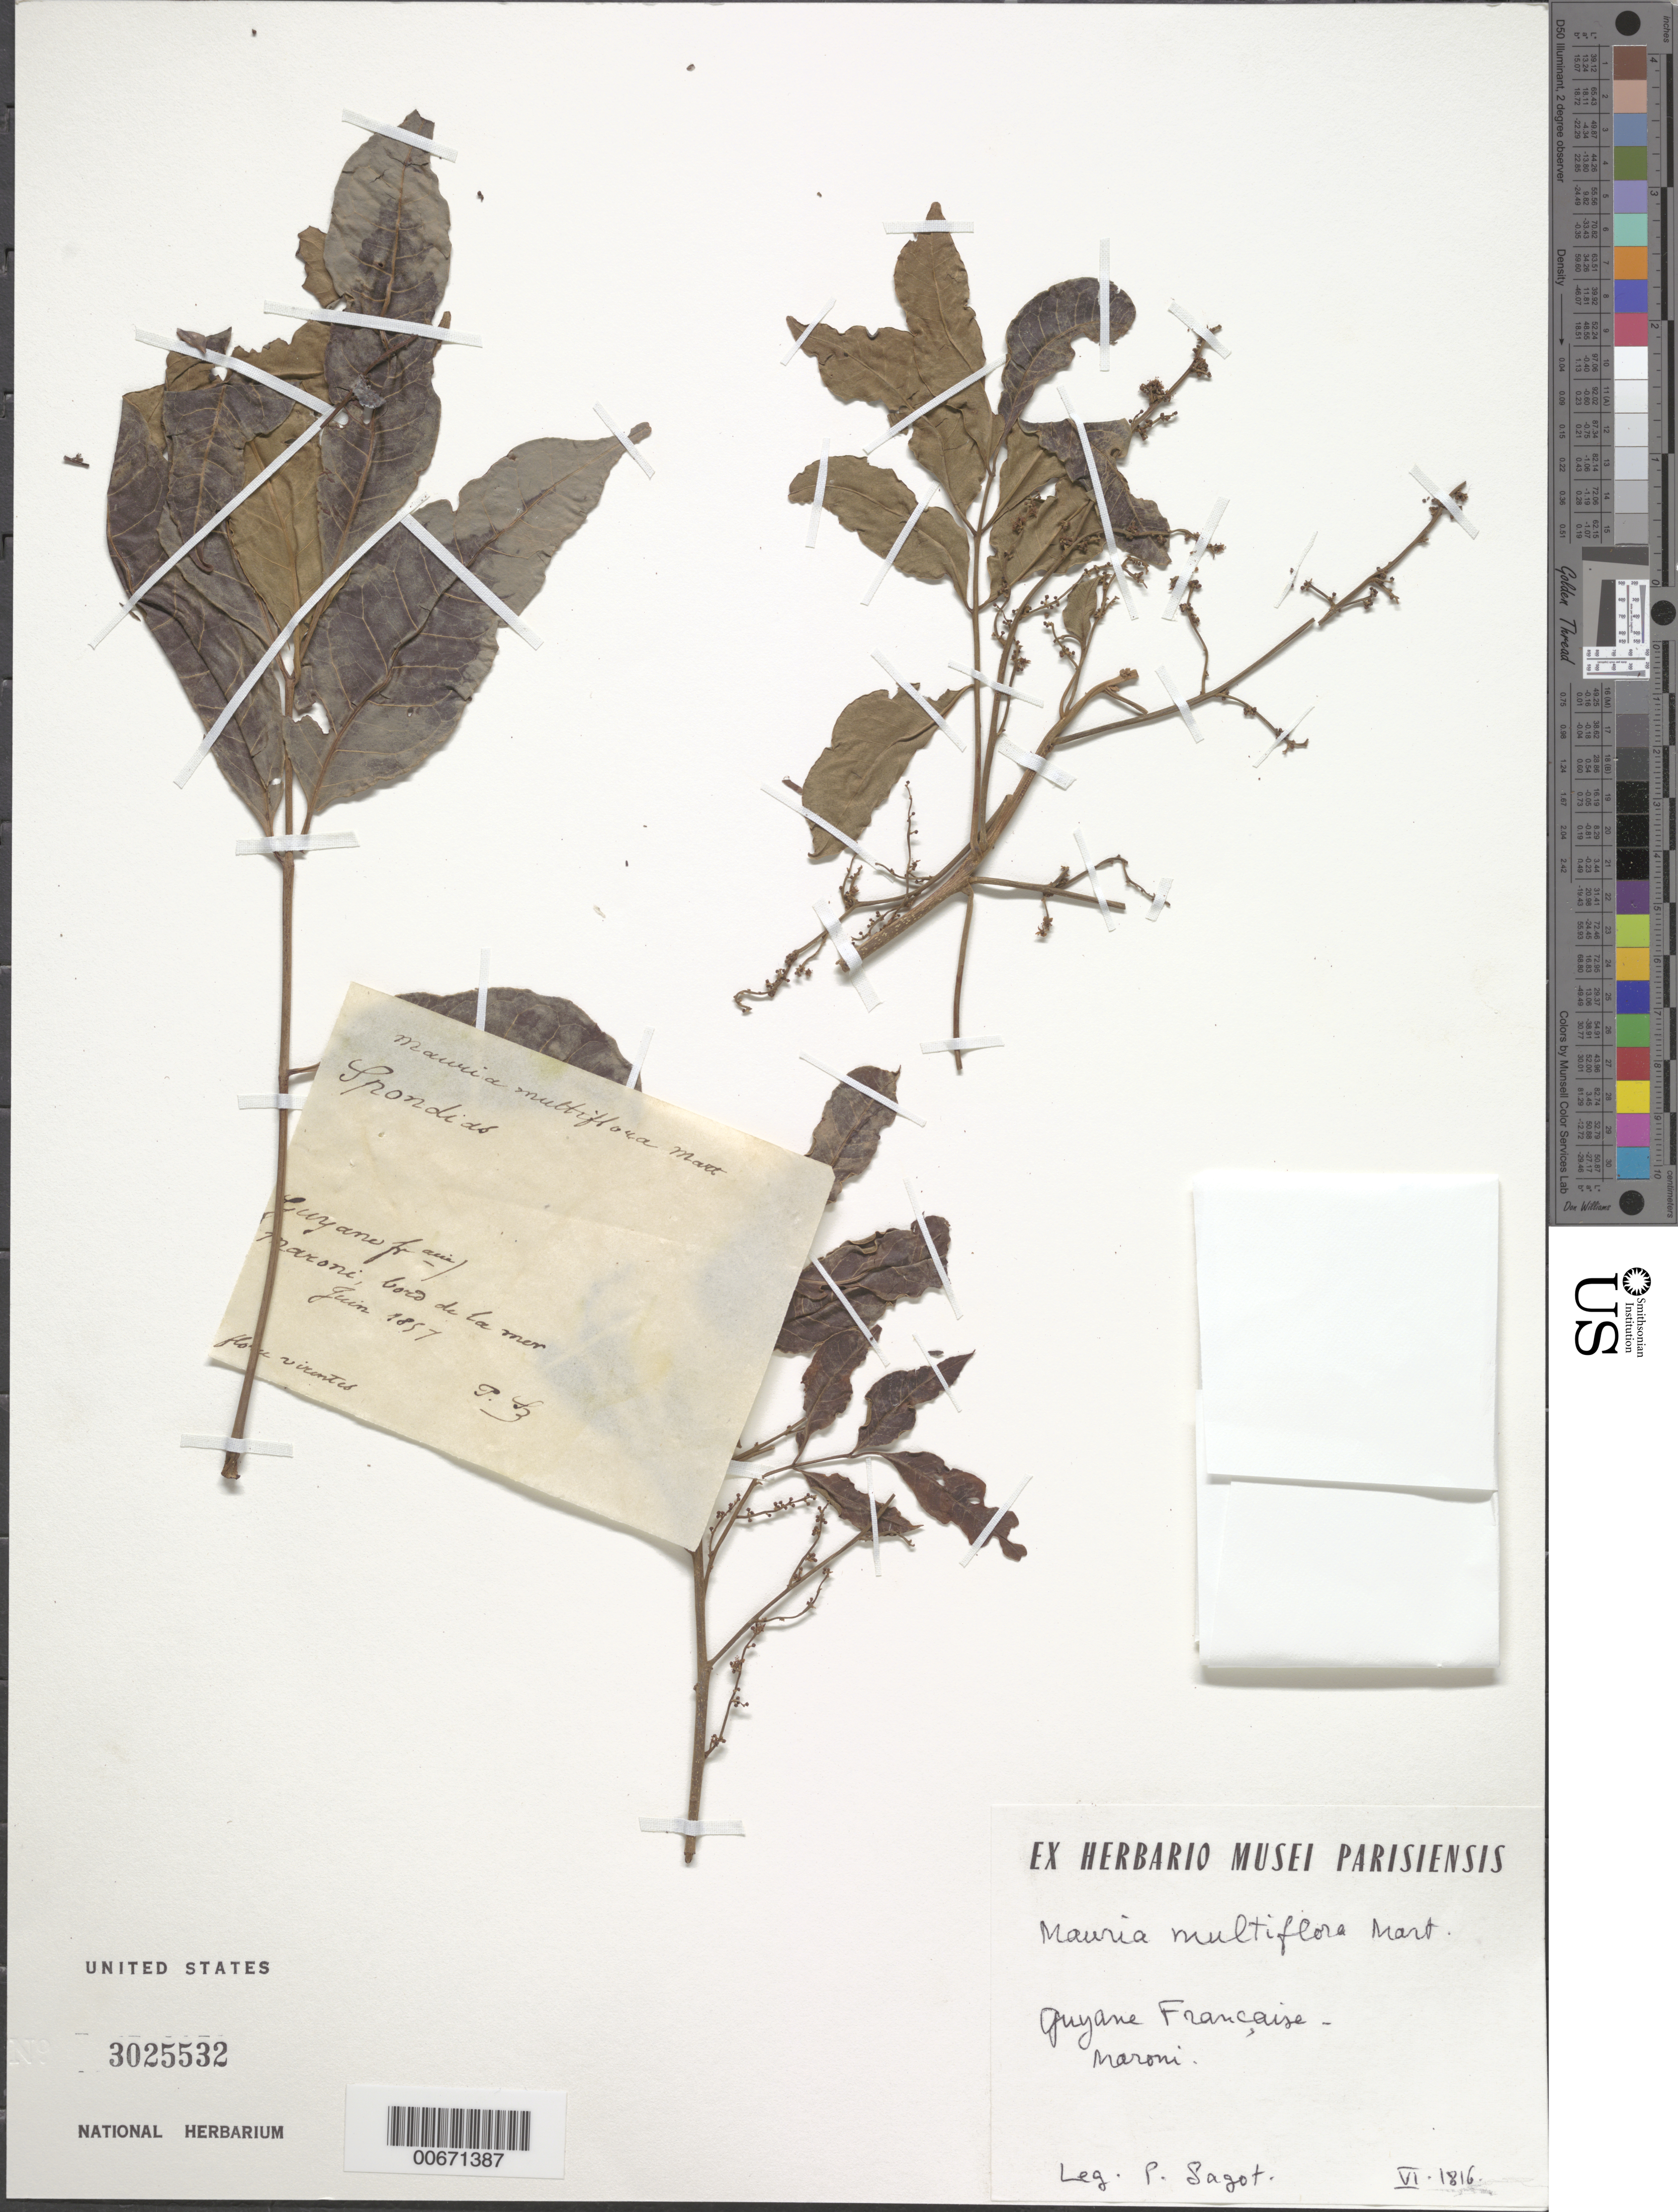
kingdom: Plantae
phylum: Tracheophyta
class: Magnoliopsida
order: Sapindales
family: Anacardiaceae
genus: Mauria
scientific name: Mauria multiflora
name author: C. Mart. ex Benth.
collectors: P. A. Sagot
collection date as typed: June 1816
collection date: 1816-06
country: French Guiana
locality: Maroni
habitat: On the water's edge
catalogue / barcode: US 3025532